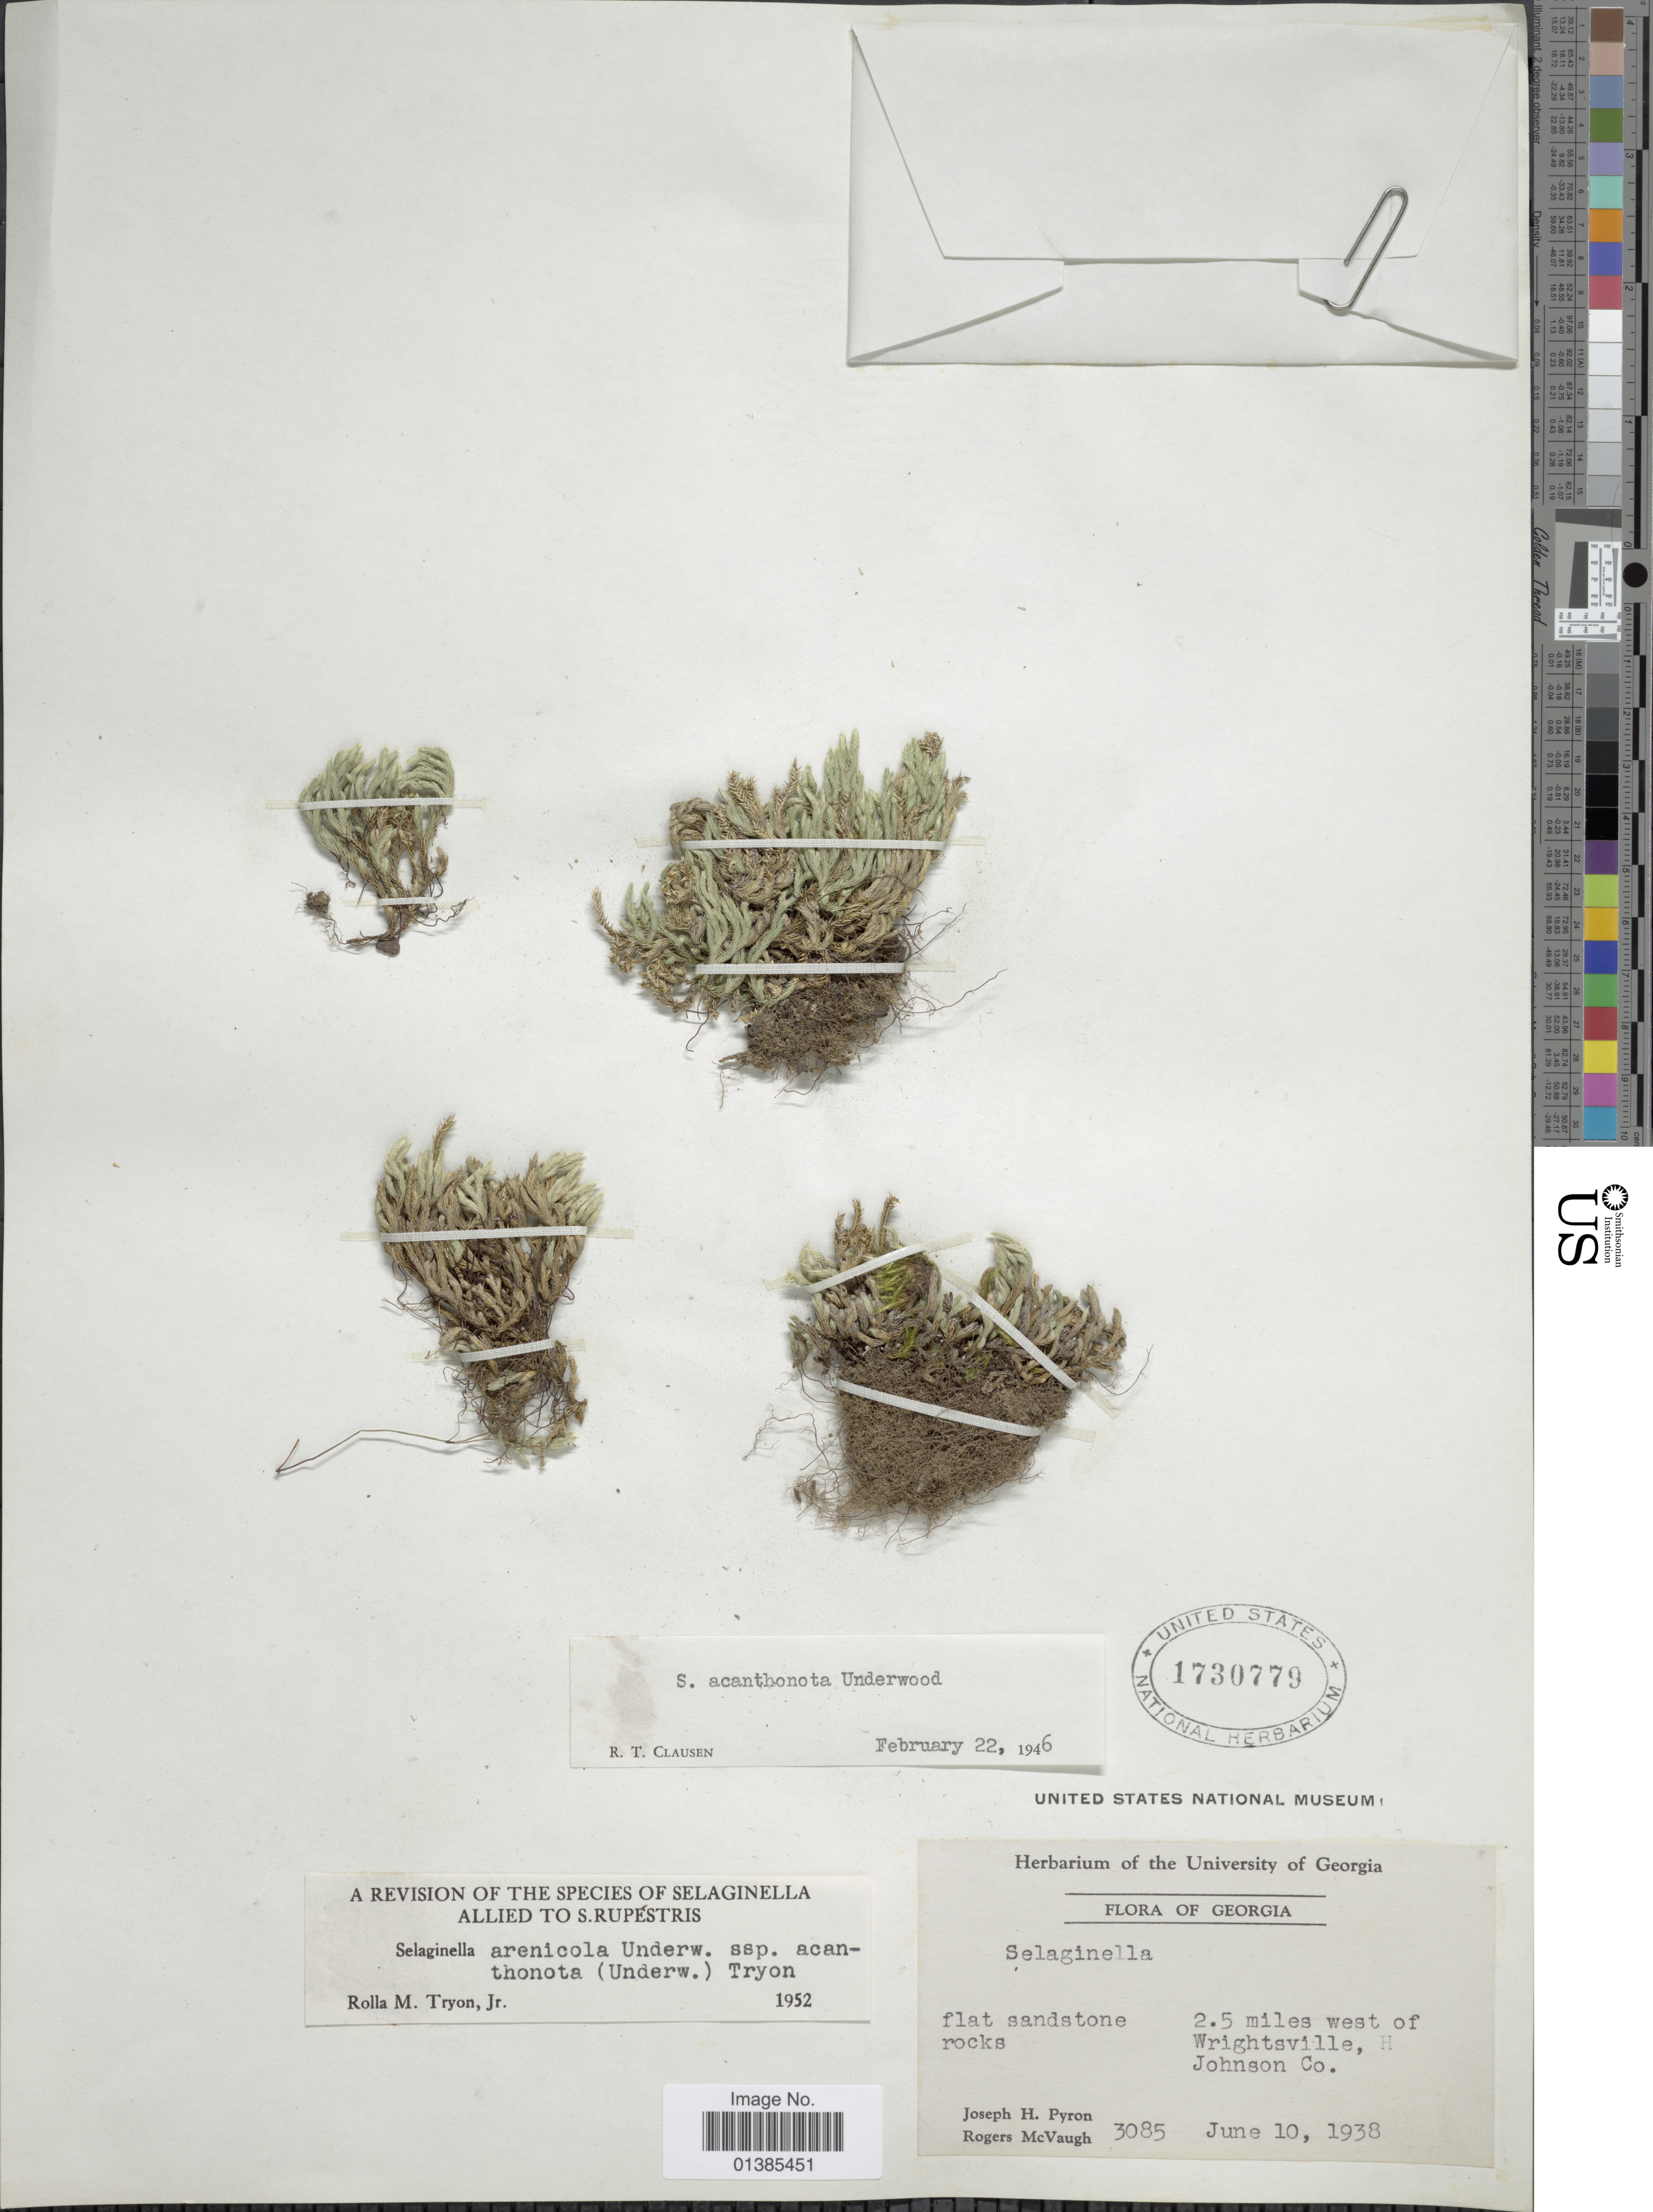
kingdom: Plantae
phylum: Tracheophyta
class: Lycopodiopsida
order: Selaginellales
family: Selaginellaceae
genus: Selaginella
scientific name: Selaginella arenicola subsp. acanthonota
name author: (Underw.) R.M. Tryon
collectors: J. H. Pyron & R. McVaugh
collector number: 3085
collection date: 1938-06-10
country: United States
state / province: Georgia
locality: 2.5 miles west of Wrightsville, H Johnson Co.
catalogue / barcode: US 1730779